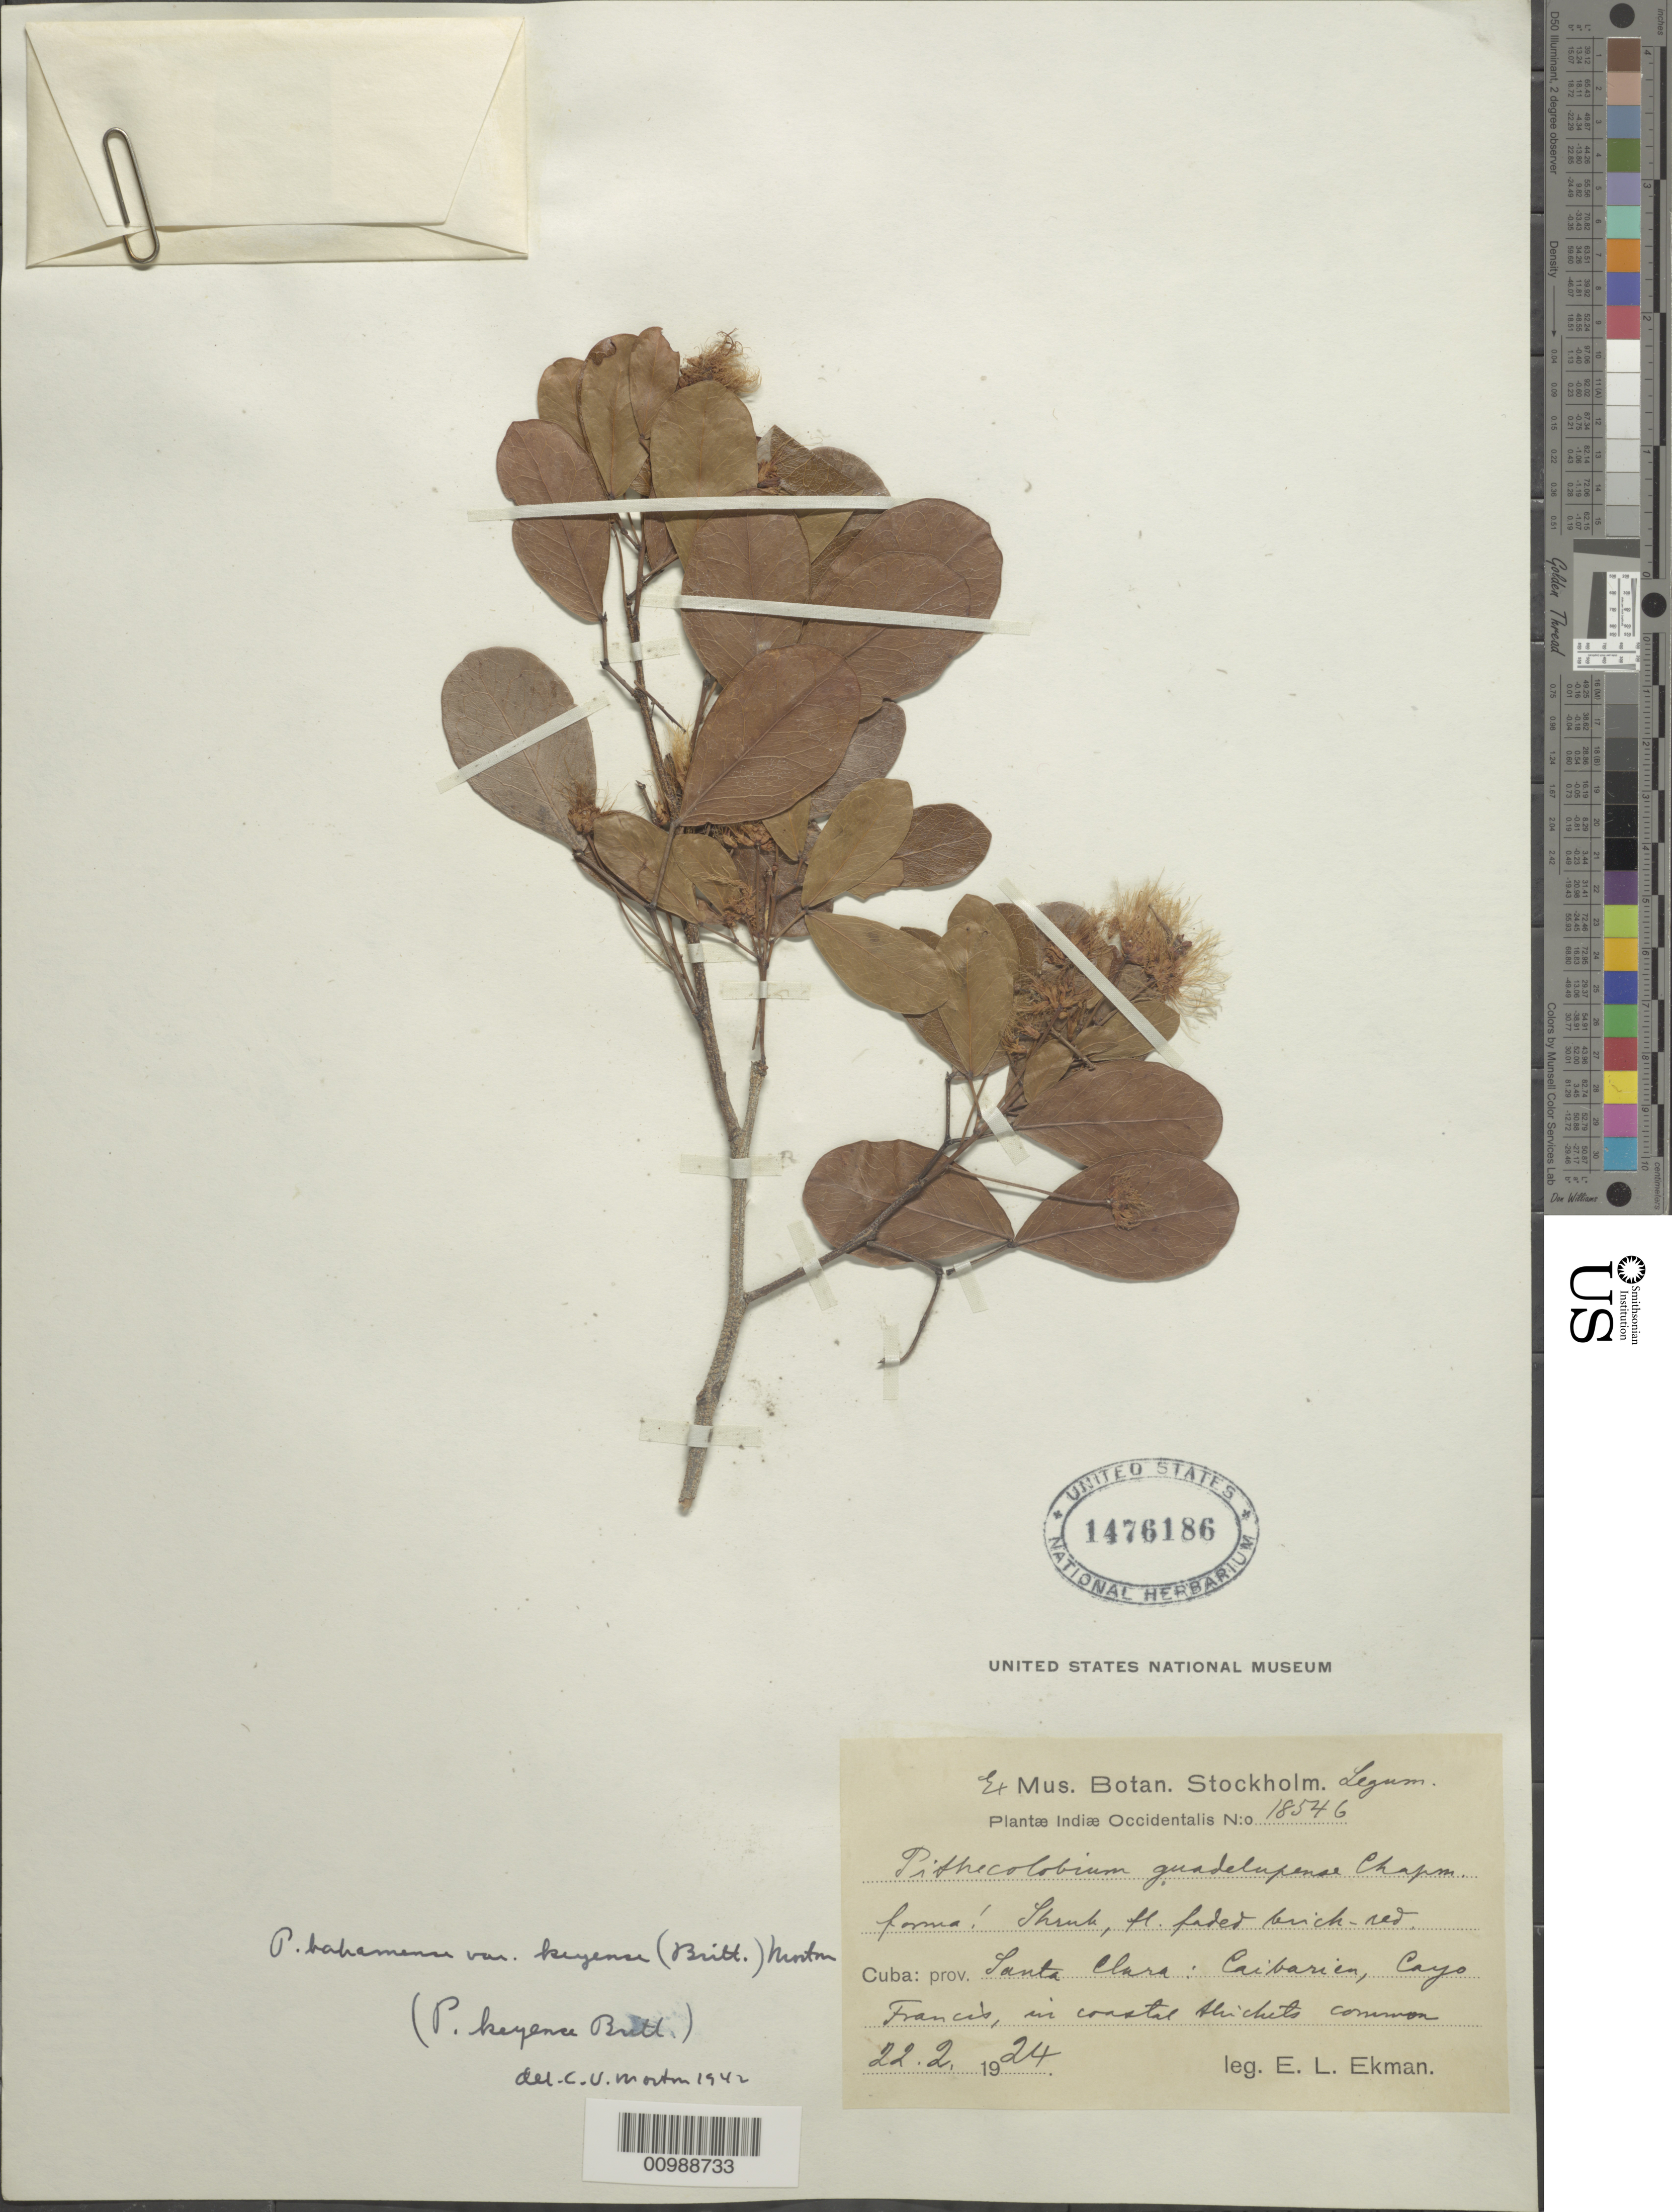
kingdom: Plantae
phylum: Tracheophyta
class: Magnoliopsida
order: Fabales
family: Fabaceae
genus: Pithecellobium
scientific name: Pithecellobium keyense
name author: Britton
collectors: E. L. Ekman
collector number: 18546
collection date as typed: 22 Feb 1924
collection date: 1924-02-22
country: Cuba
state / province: Villa Clara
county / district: Caibarién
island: Cuba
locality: Cayo Francis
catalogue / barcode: US 1476186